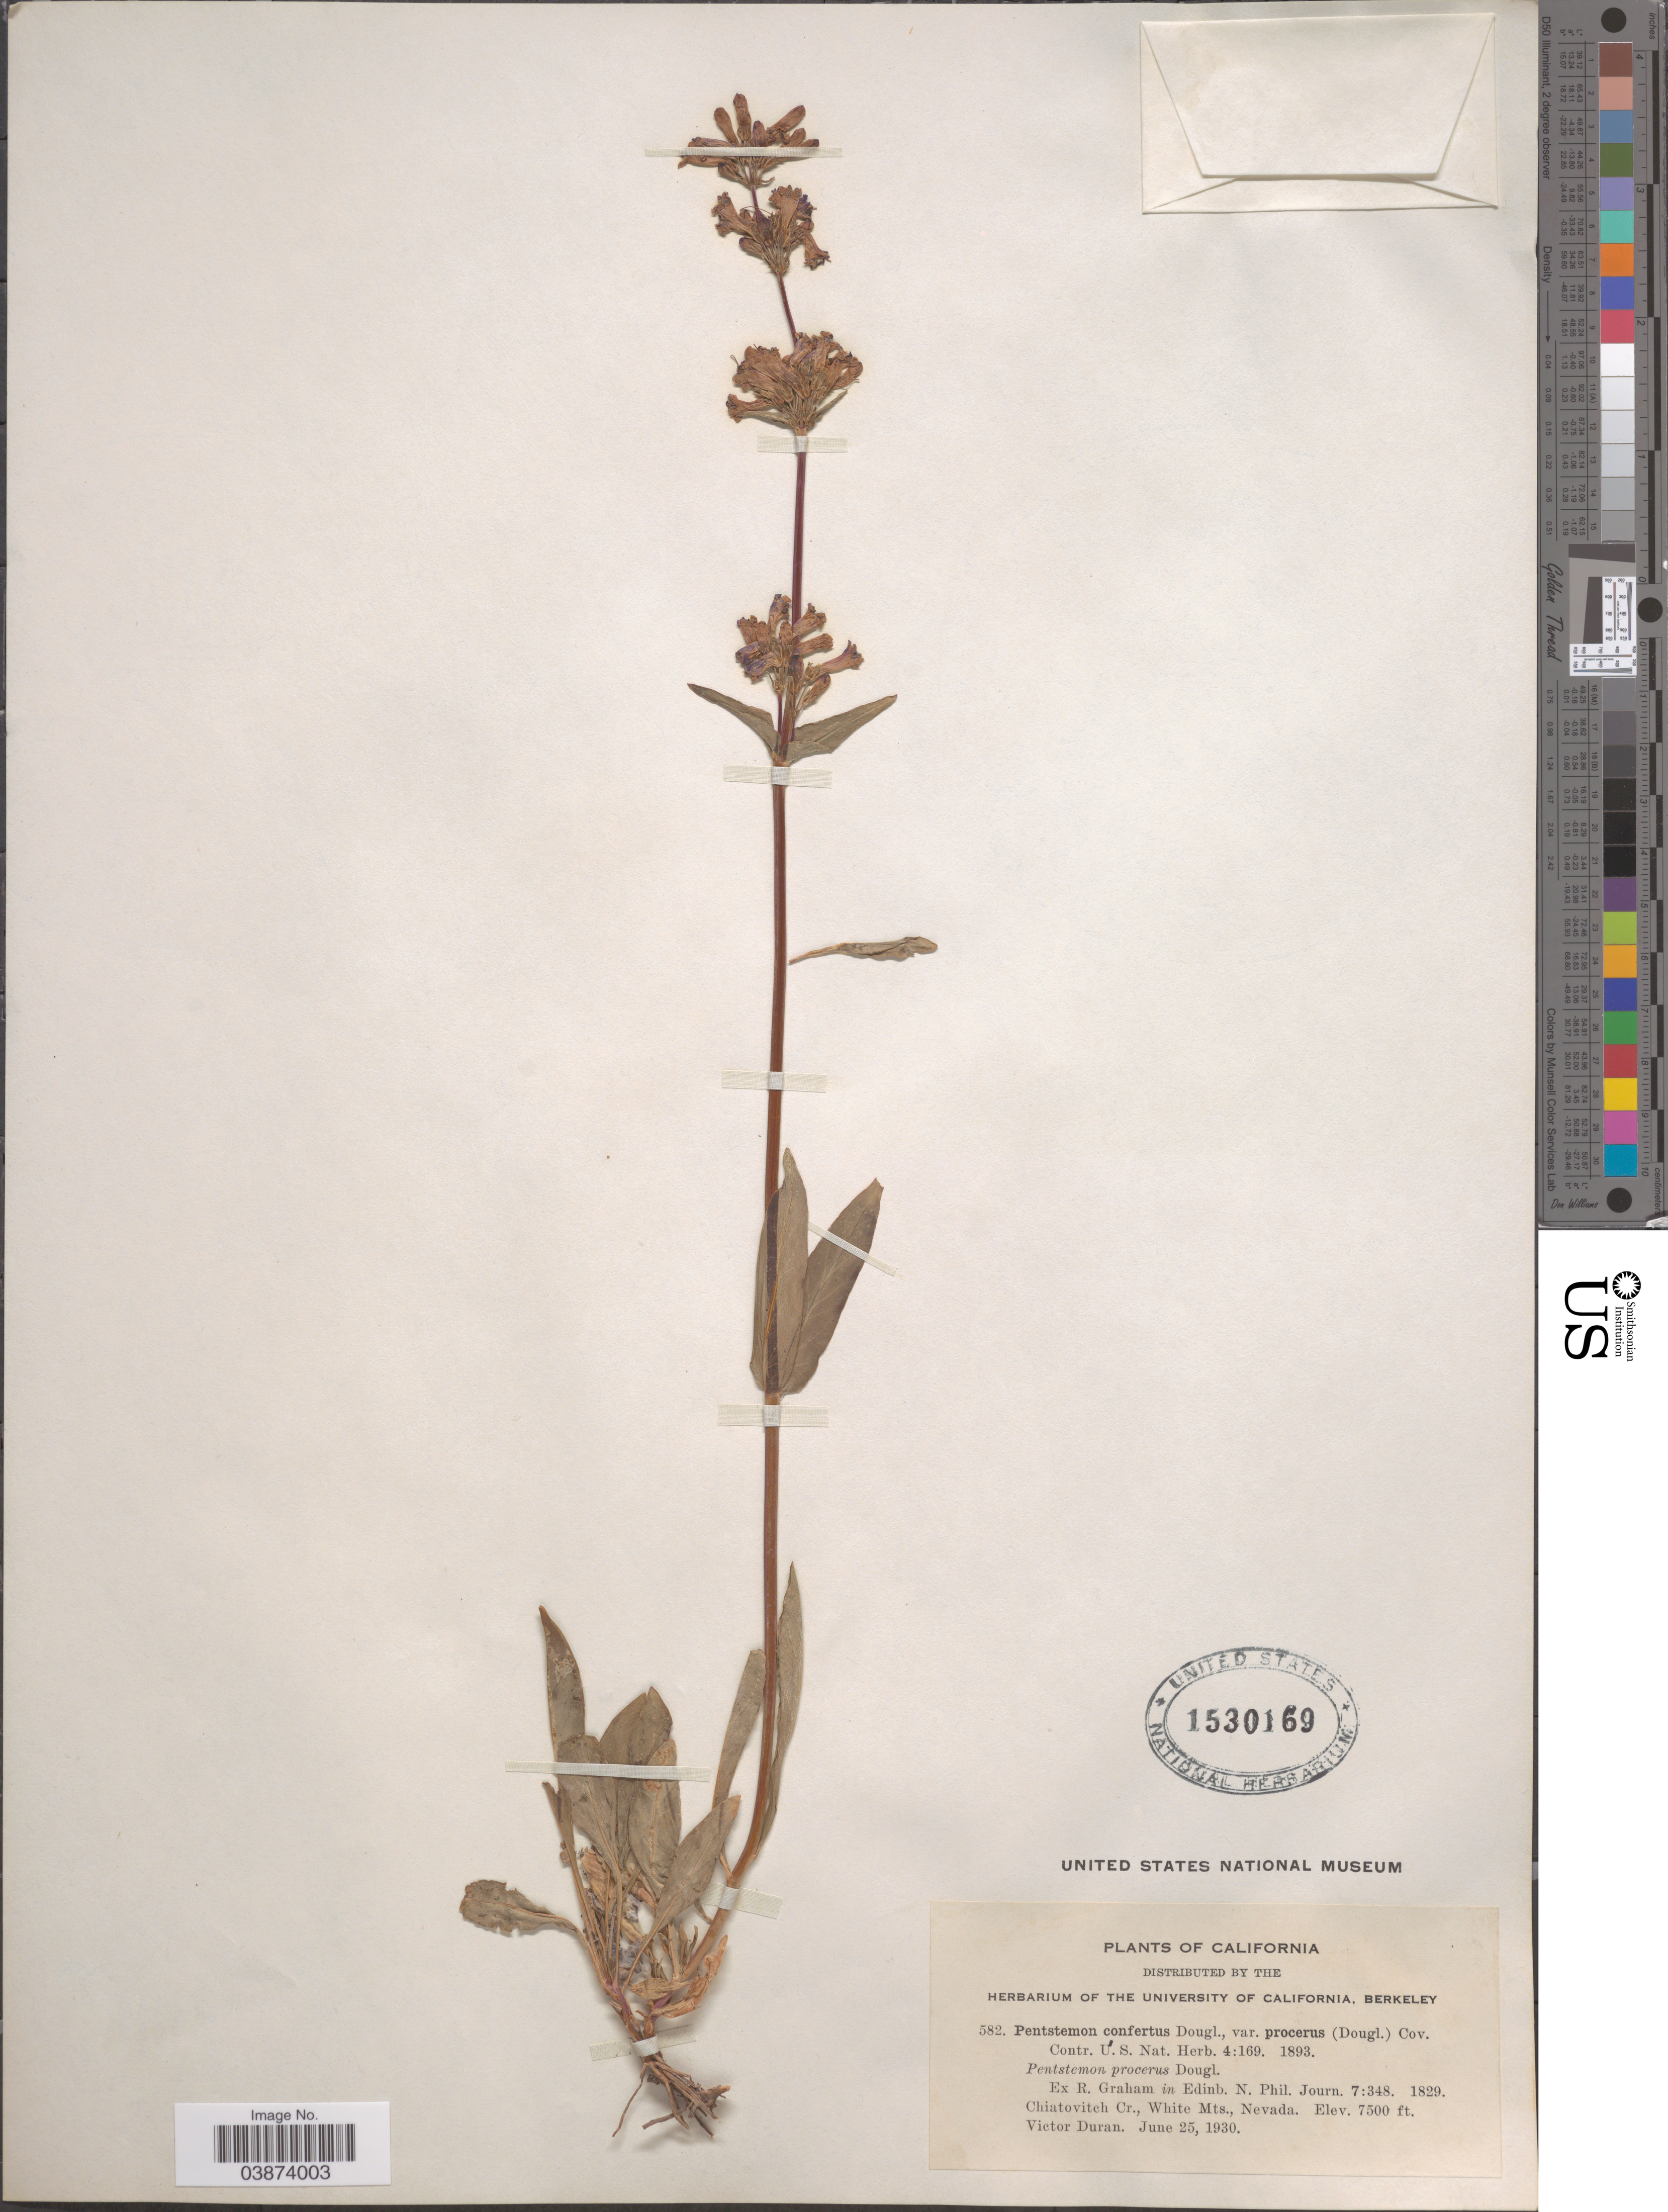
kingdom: Plantae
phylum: Tracheophyta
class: Magnoliopsida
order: Lamiales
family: Plantaginaceae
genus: Penstemon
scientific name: Penstemon confertus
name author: Douglas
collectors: V. Duran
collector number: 582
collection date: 1930-06-25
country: United States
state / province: Nevada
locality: Chiatovitch Cr., White Mts.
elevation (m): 2286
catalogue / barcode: US 1530169